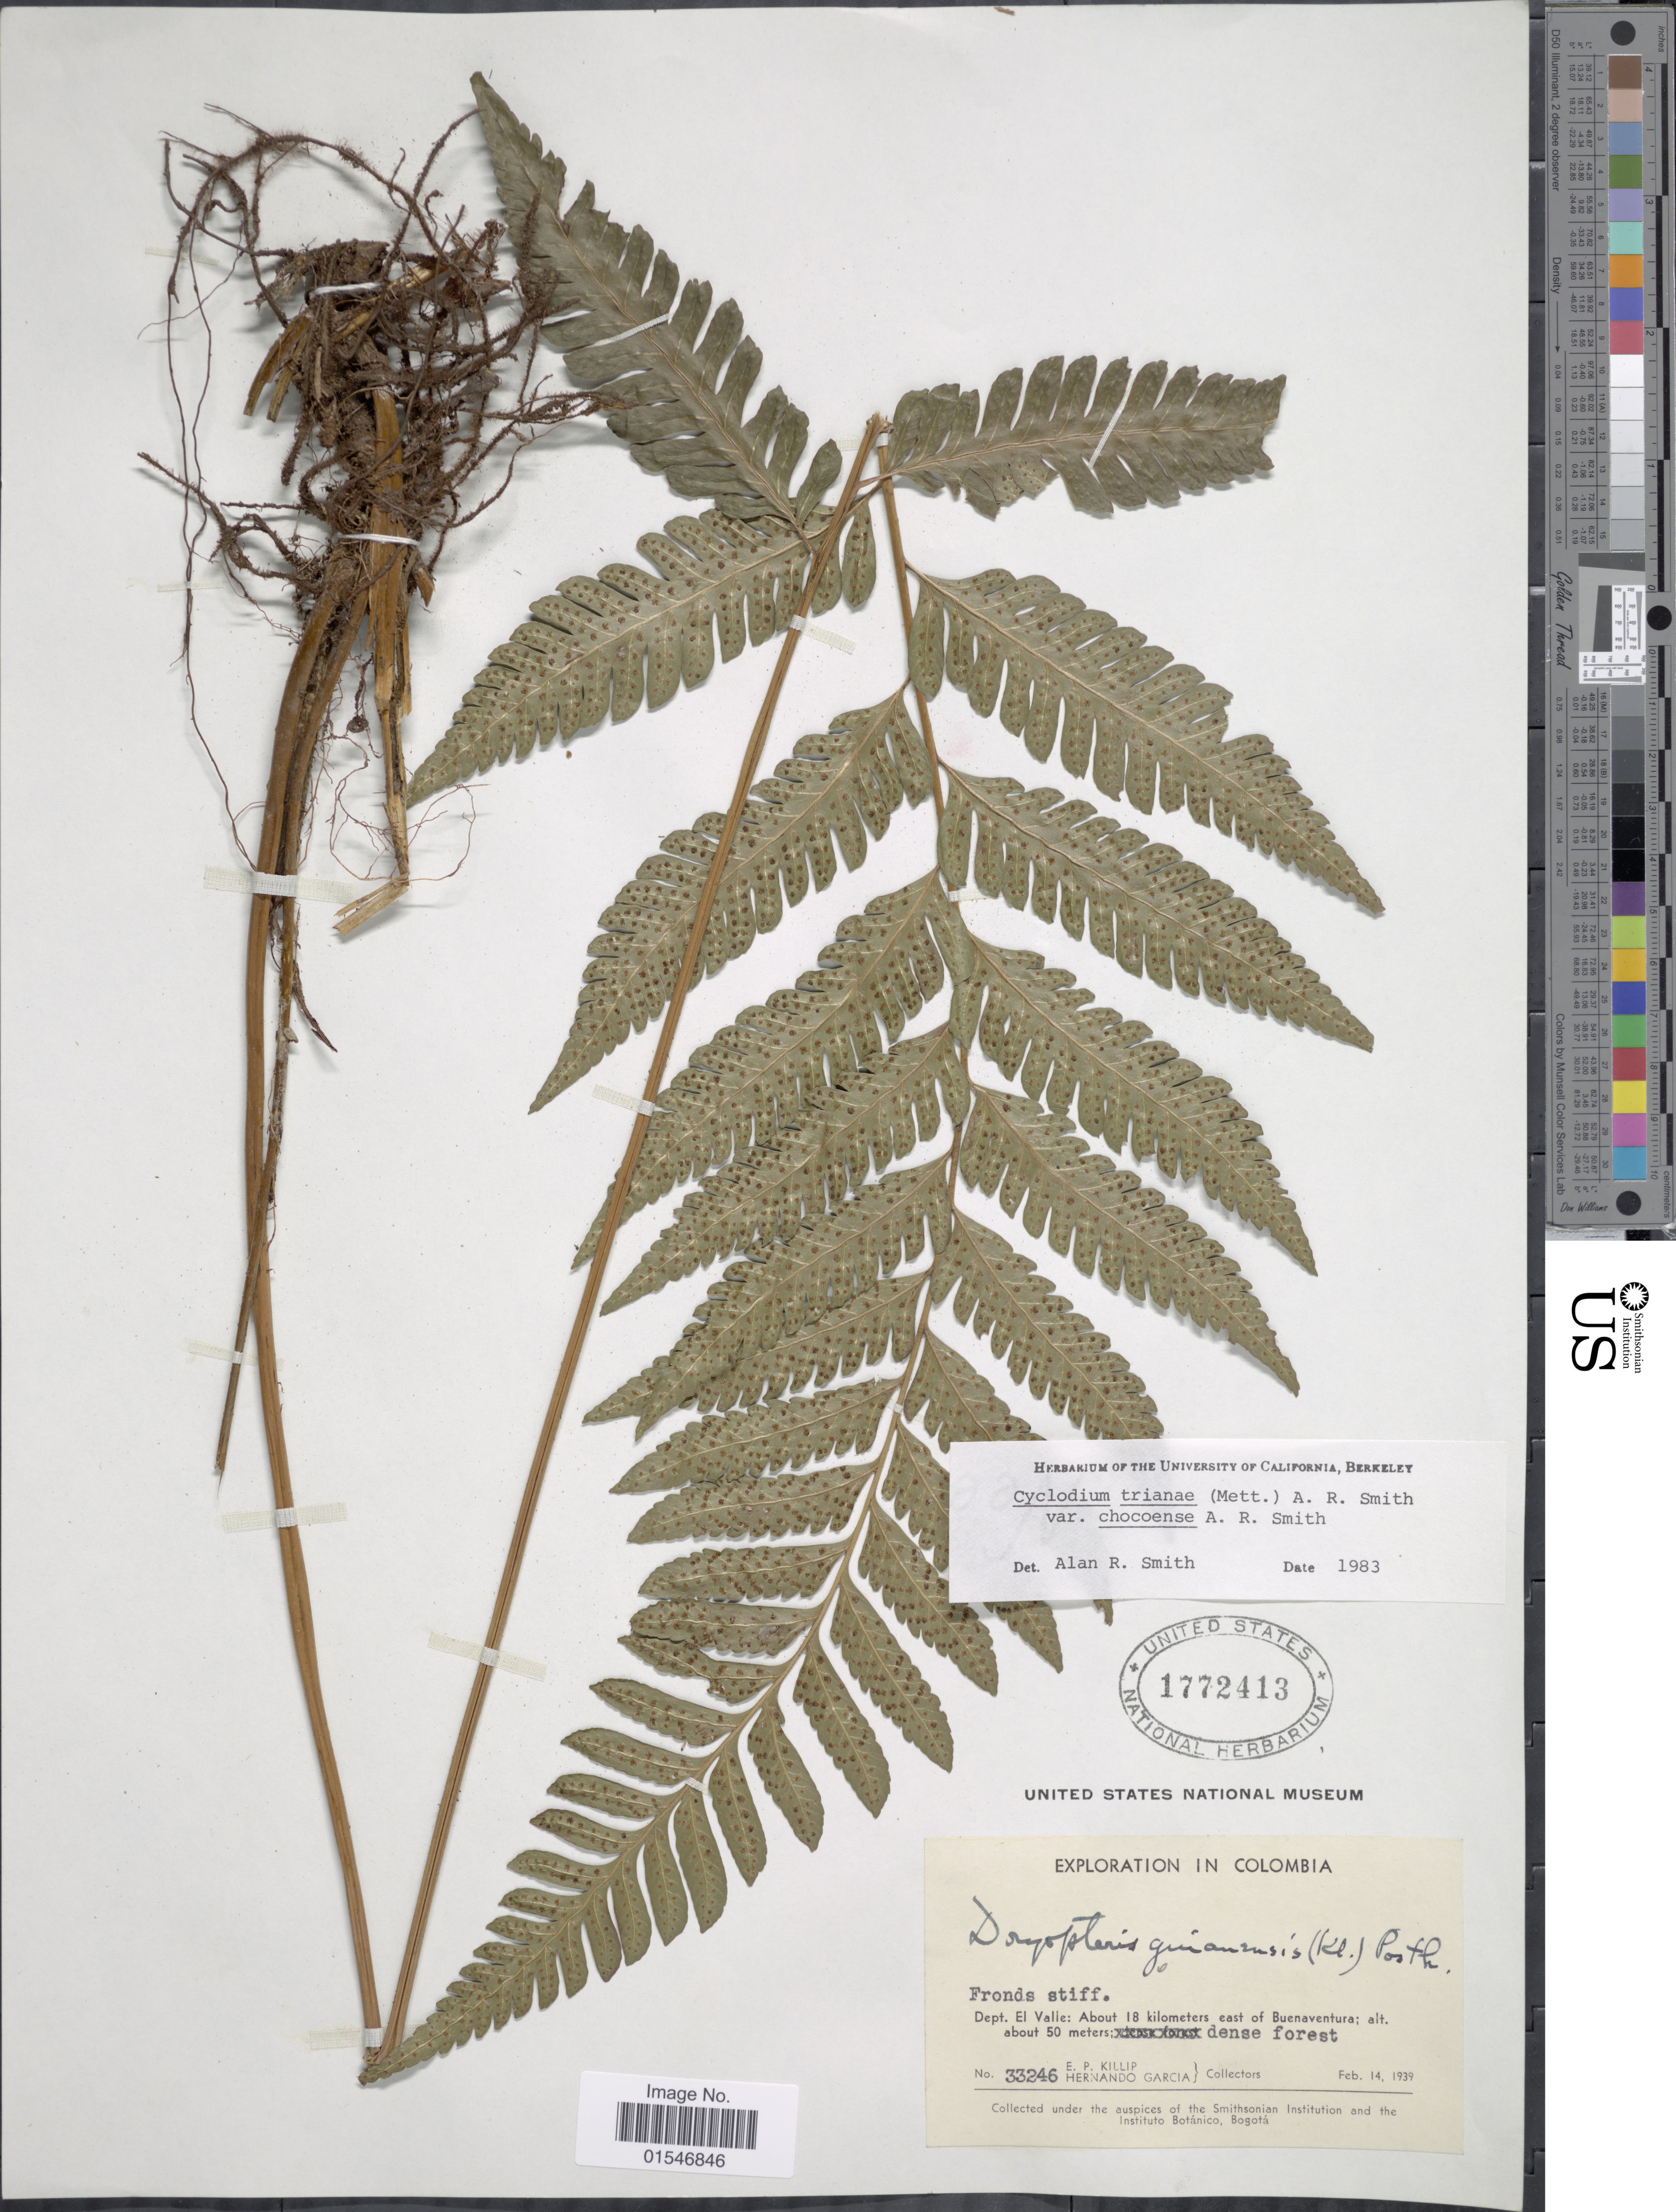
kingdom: Plantae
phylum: Tracheophyta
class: Polypodiopsida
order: Polypodiales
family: Dryopteridaceae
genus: Cyclodium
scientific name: Cyclodium trianae var. chocoense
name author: A.R. Sm.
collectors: E. P. Killip & H. Garcia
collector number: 33246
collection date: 1939-02-14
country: Colombia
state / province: Valle del Cauca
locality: Dept. El Valle: About 18 kilometers east of Buenaventura.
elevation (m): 50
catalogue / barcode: US 1772413